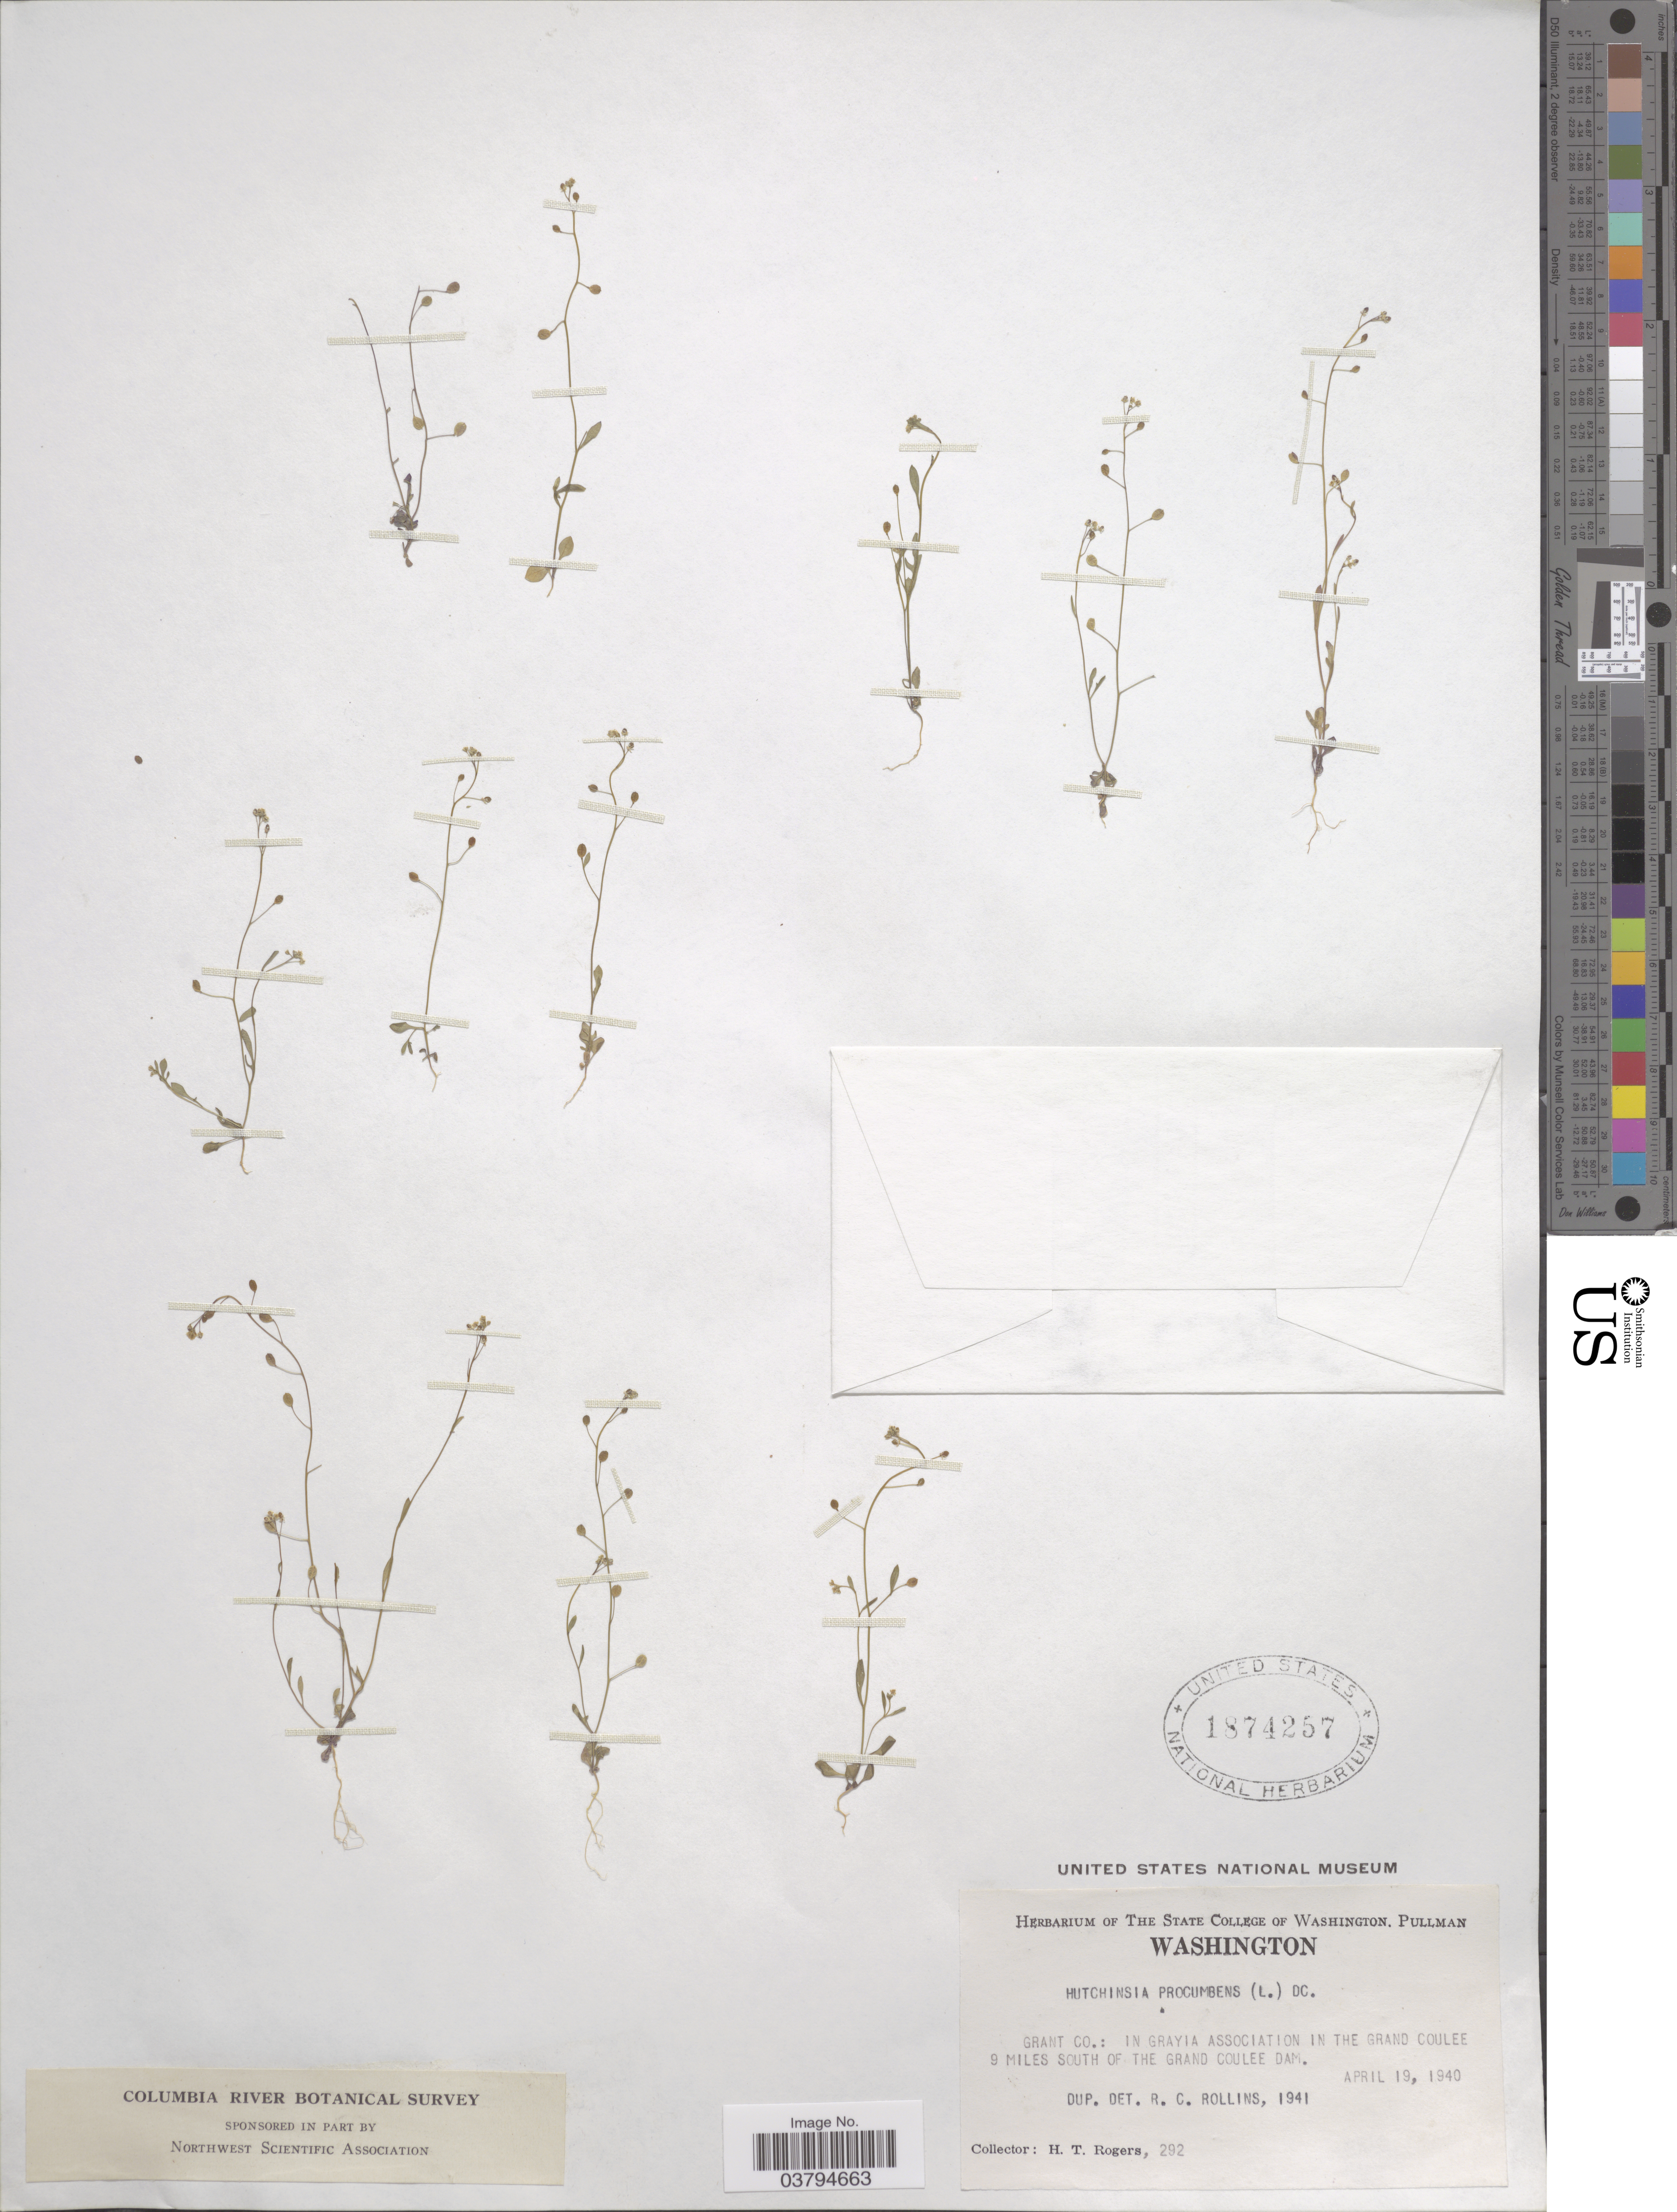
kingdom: Plantae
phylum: Tracheophyta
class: Magnoliopsida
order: Brassicales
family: Brassicaceae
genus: Hornungia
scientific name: Hornungia procumbens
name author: (L.) Hayek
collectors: H. Rogers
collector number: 292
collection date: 1940-04-19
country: United States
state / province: Washington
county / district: Grant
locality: Grant Co.: In Grayia Association in the Grand Coulee 9 miles South of The Grand Coulee Dam.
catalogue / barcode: US 1874257